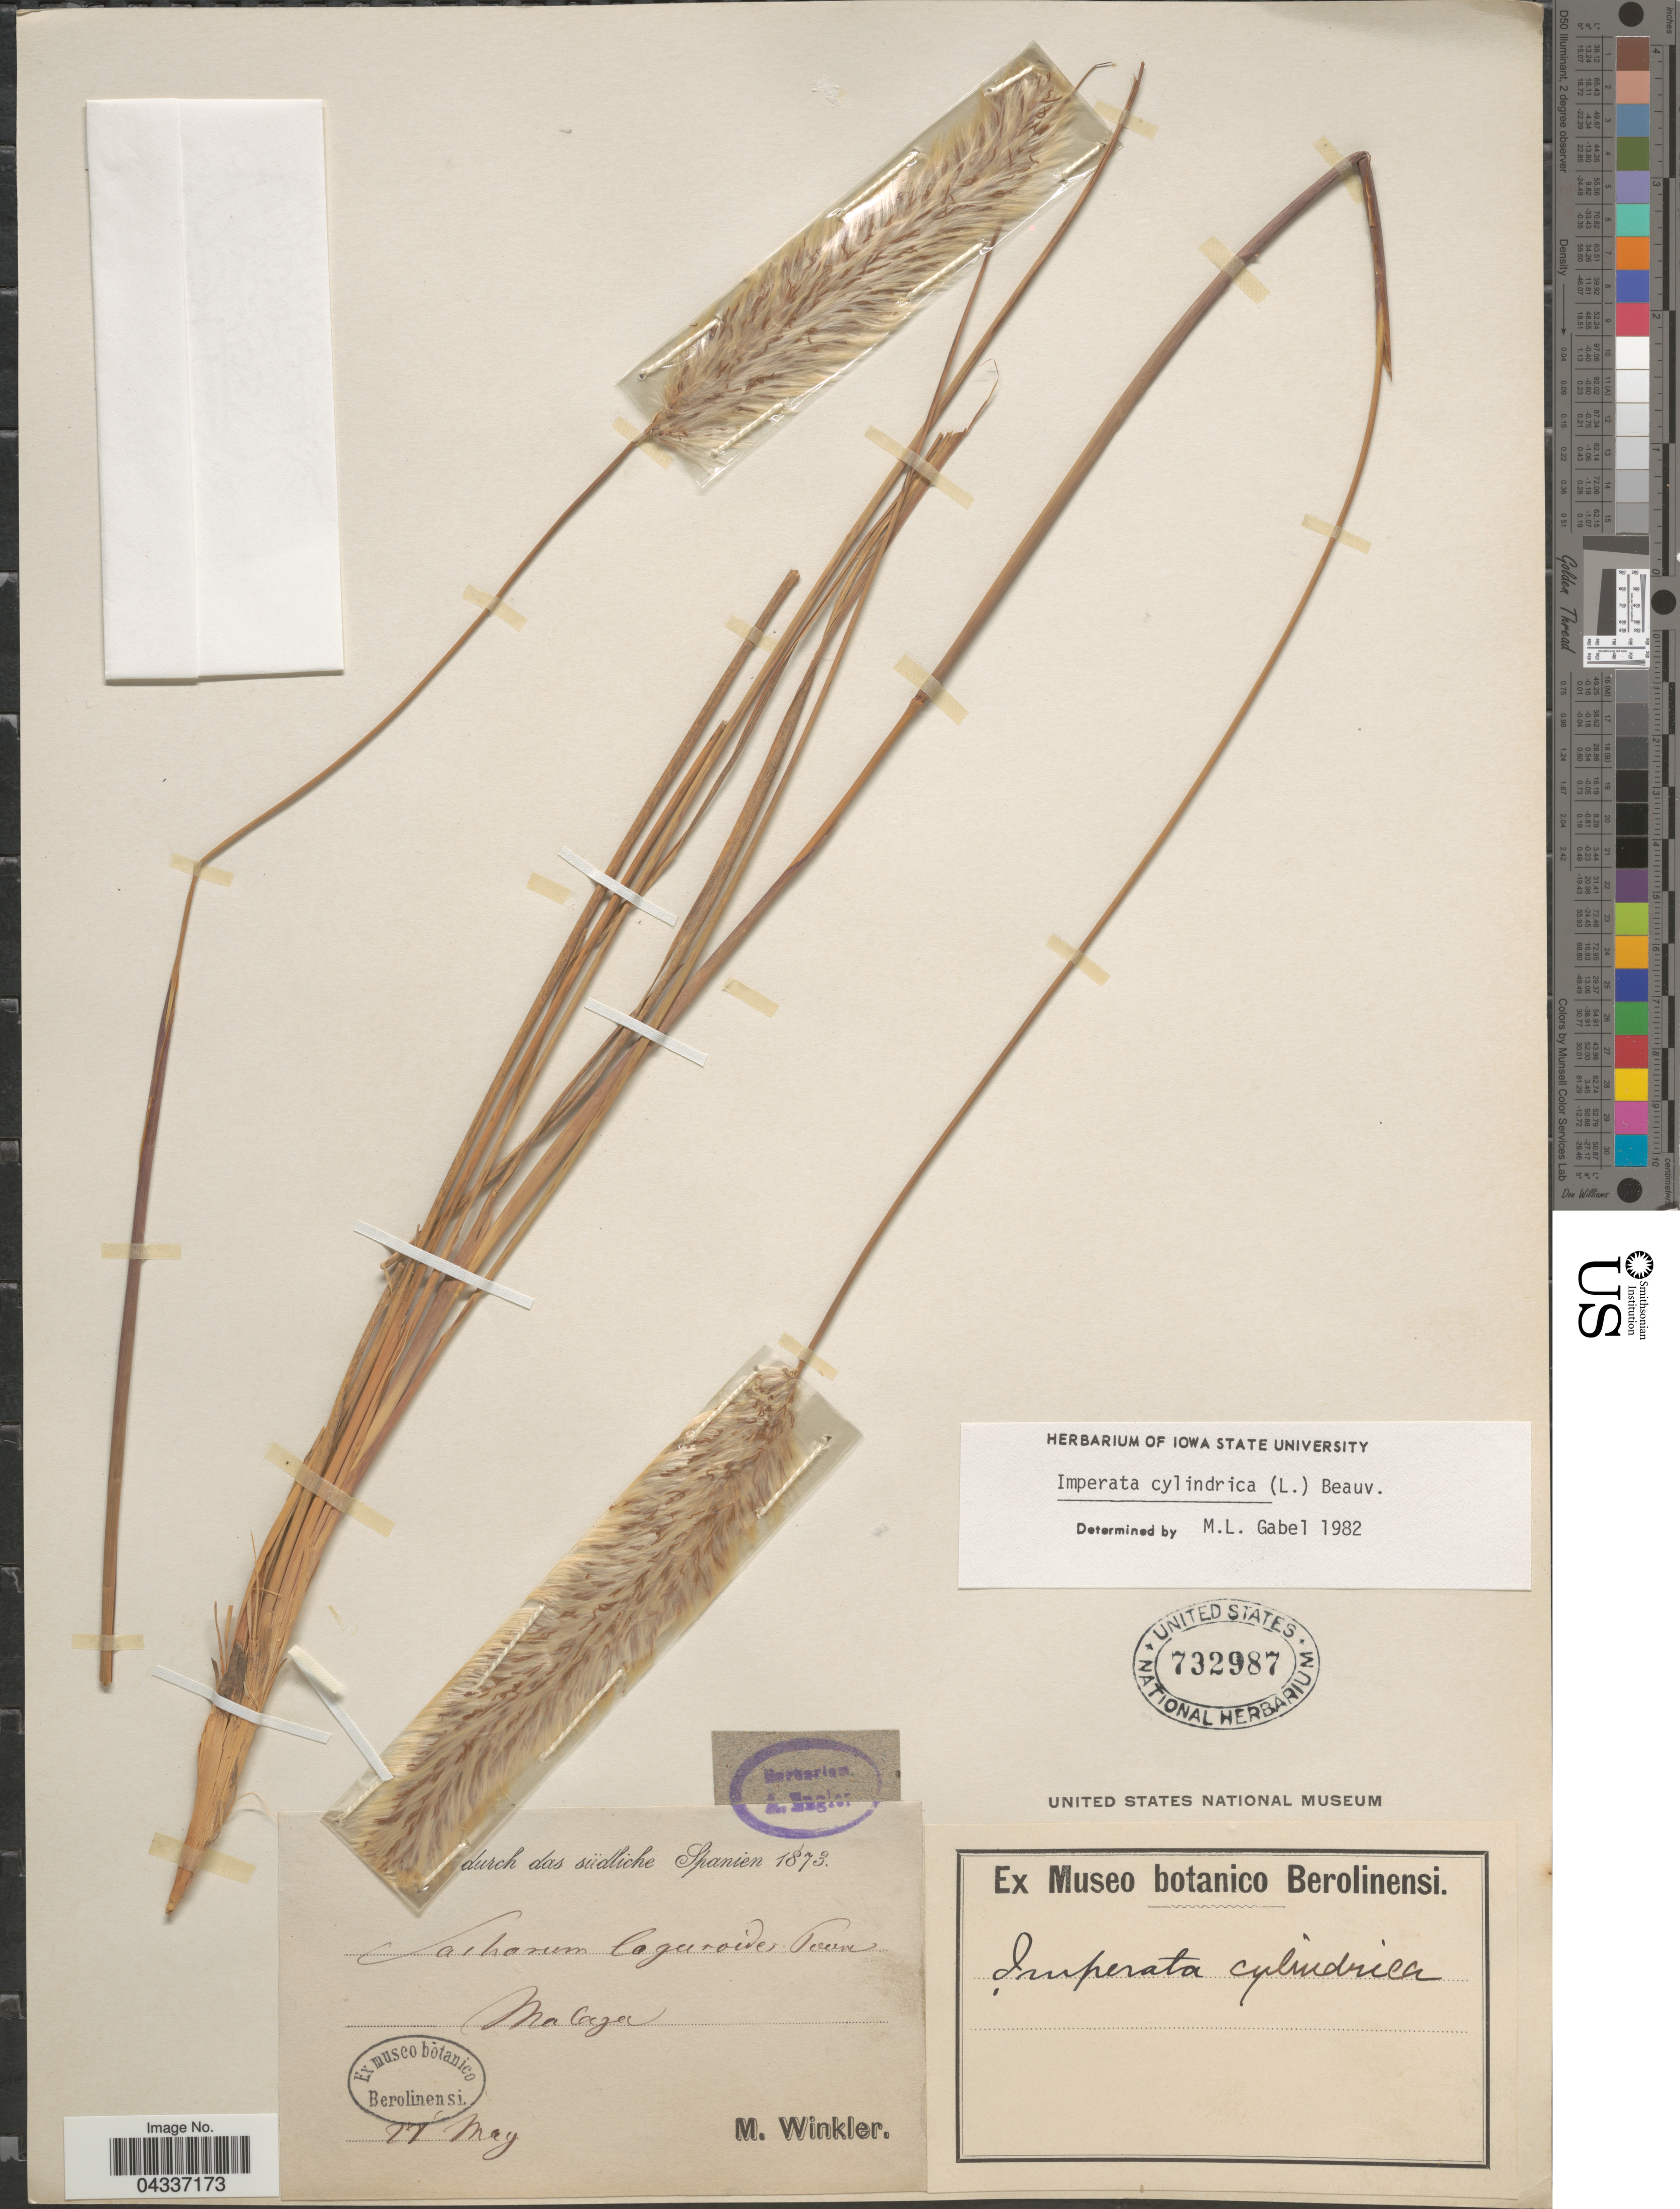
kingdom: Plantae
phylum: Tracheophyta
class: Liliopsida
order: Poales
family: Poaceae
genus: Imperata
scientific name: Imperata cylindrica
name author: (L.) P. Beauv.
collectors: M. Winkler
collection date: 1873-05-11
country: Spain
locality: [illegible text]durch das südliche Spanien 1873. Malaga.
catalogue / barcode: US 732987